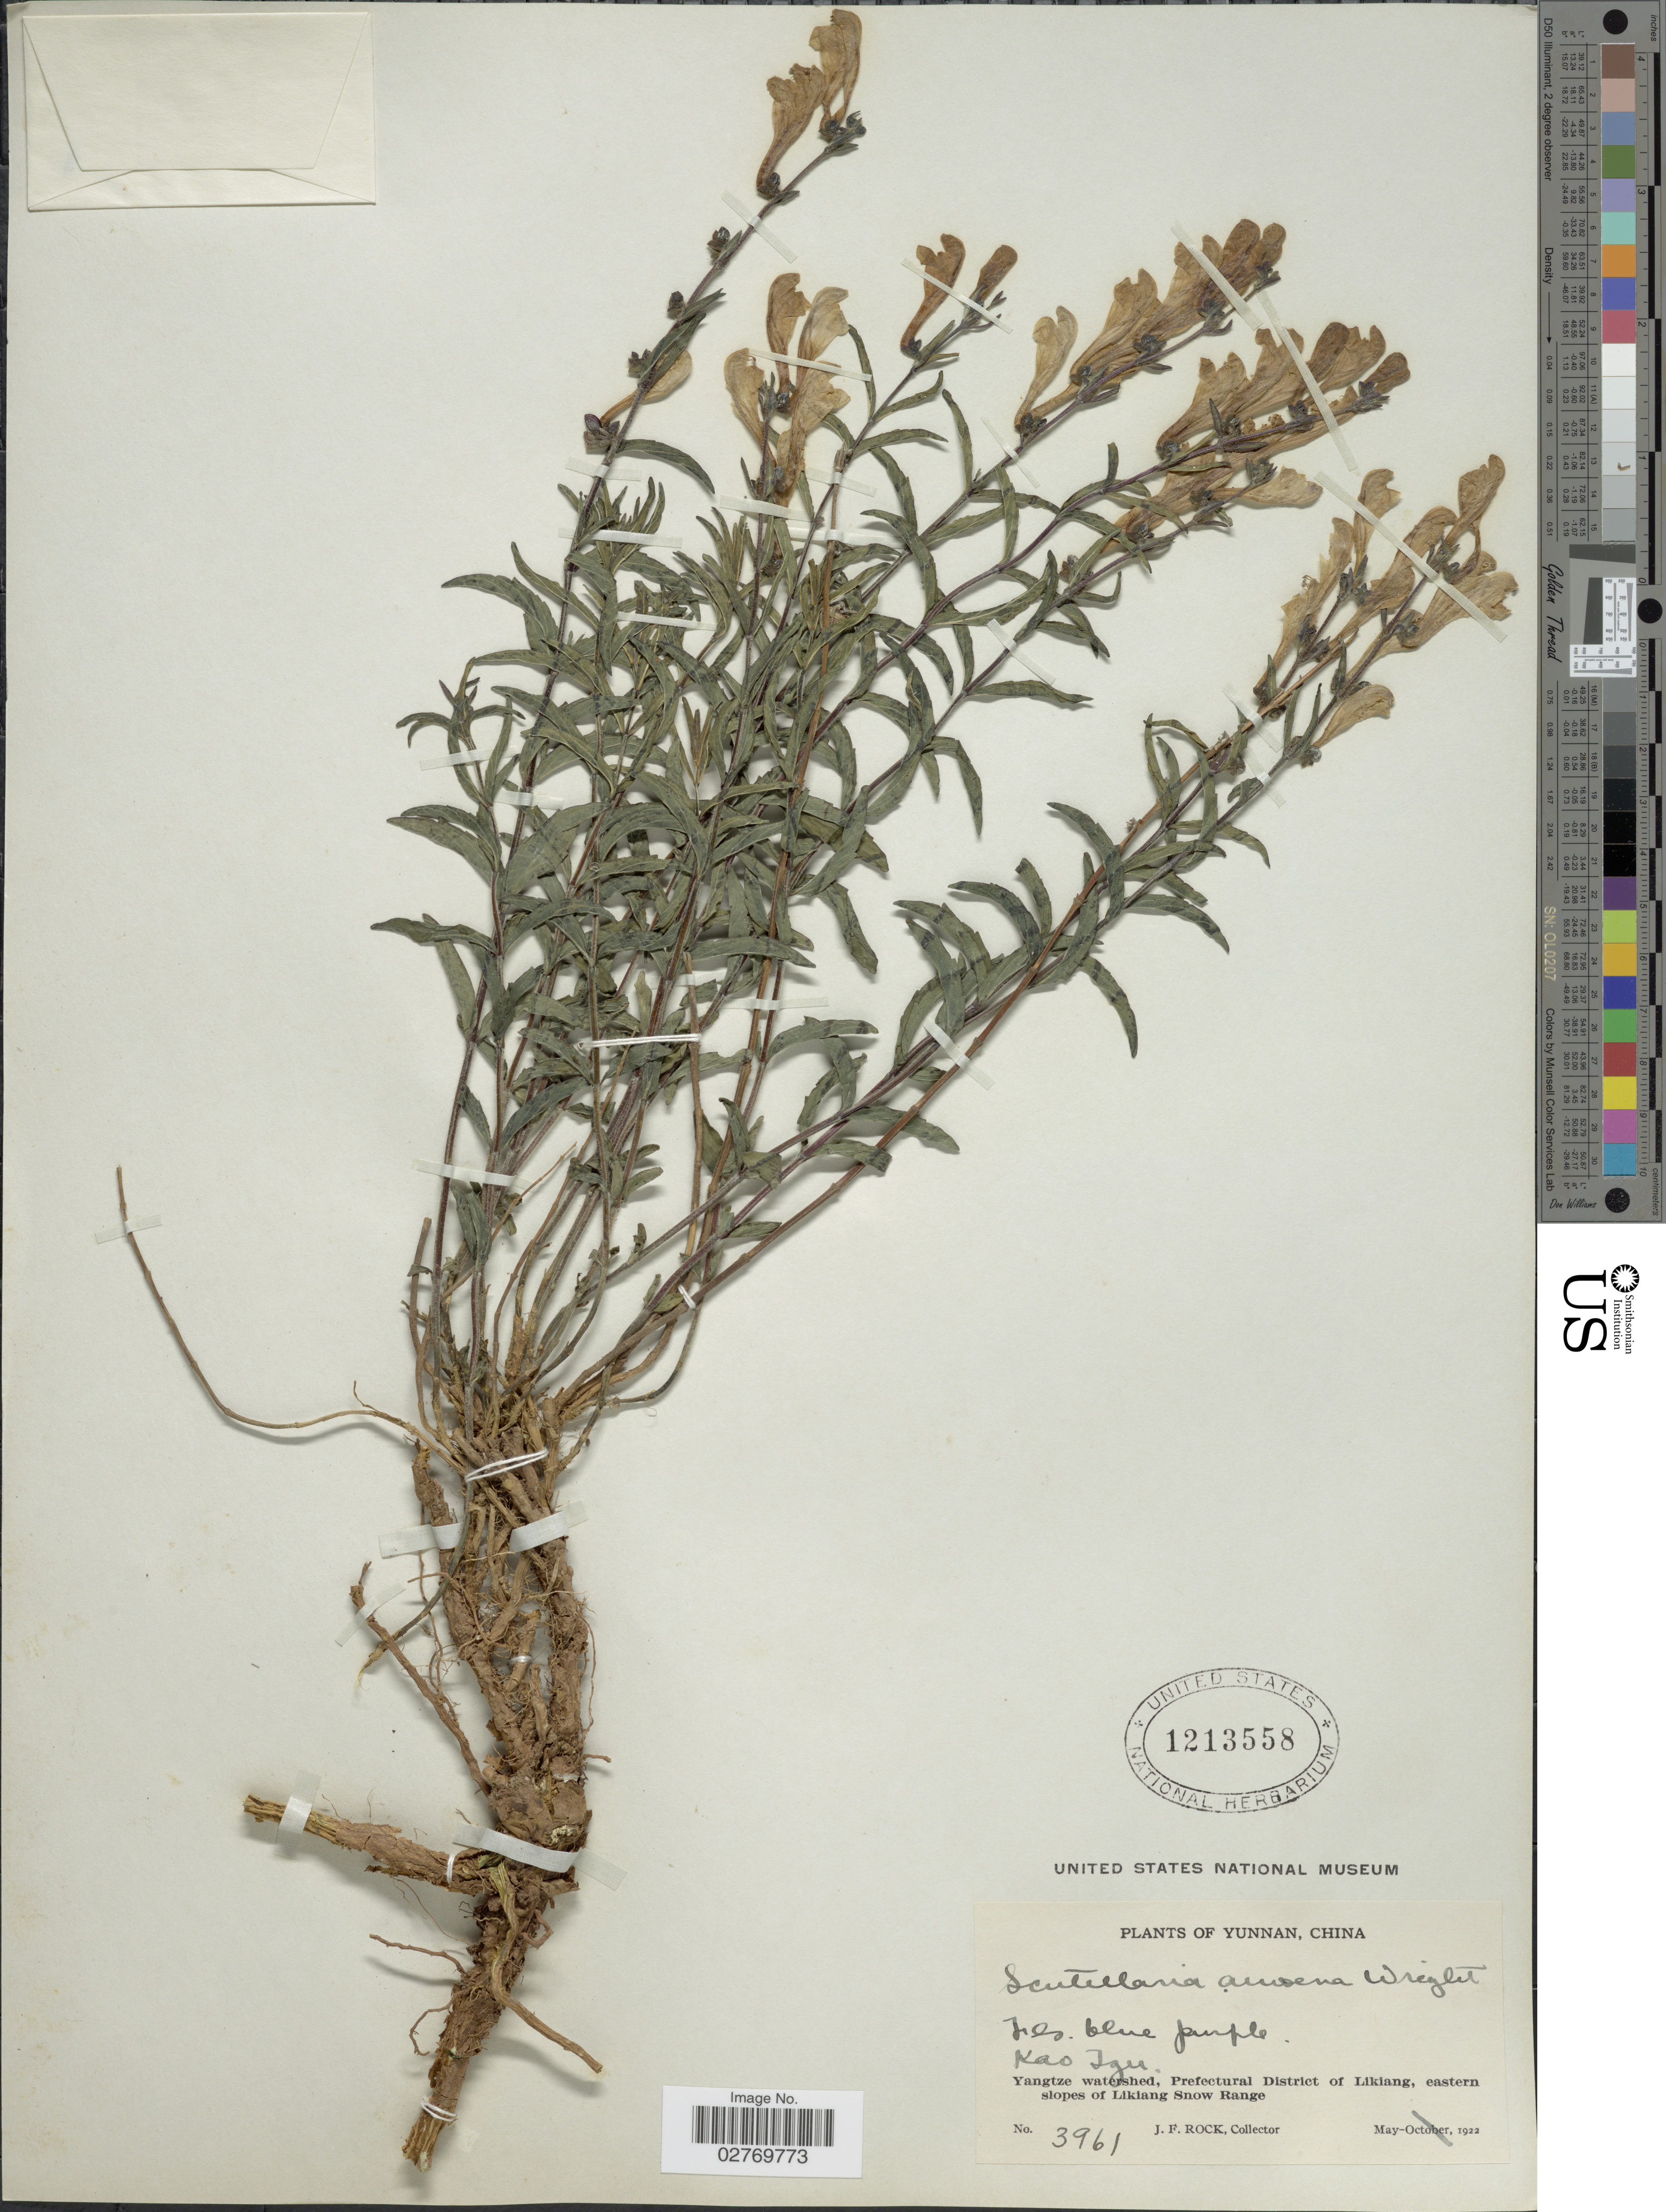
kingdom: Plantae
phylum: Tracheophyta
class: Magnoliopsida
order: Lamiales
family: Lamiaceae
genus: Scutellaria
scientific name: Scutellaria amoena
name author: C.H. Wright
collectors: J. Rock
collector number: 3961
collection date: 1922-05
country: China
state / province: Yunnan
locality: Kao Igu. Yangtze watershed, Prefectural District of Likiang, eastern slopes of Likiang Snow Range.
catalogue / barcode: US 1213558